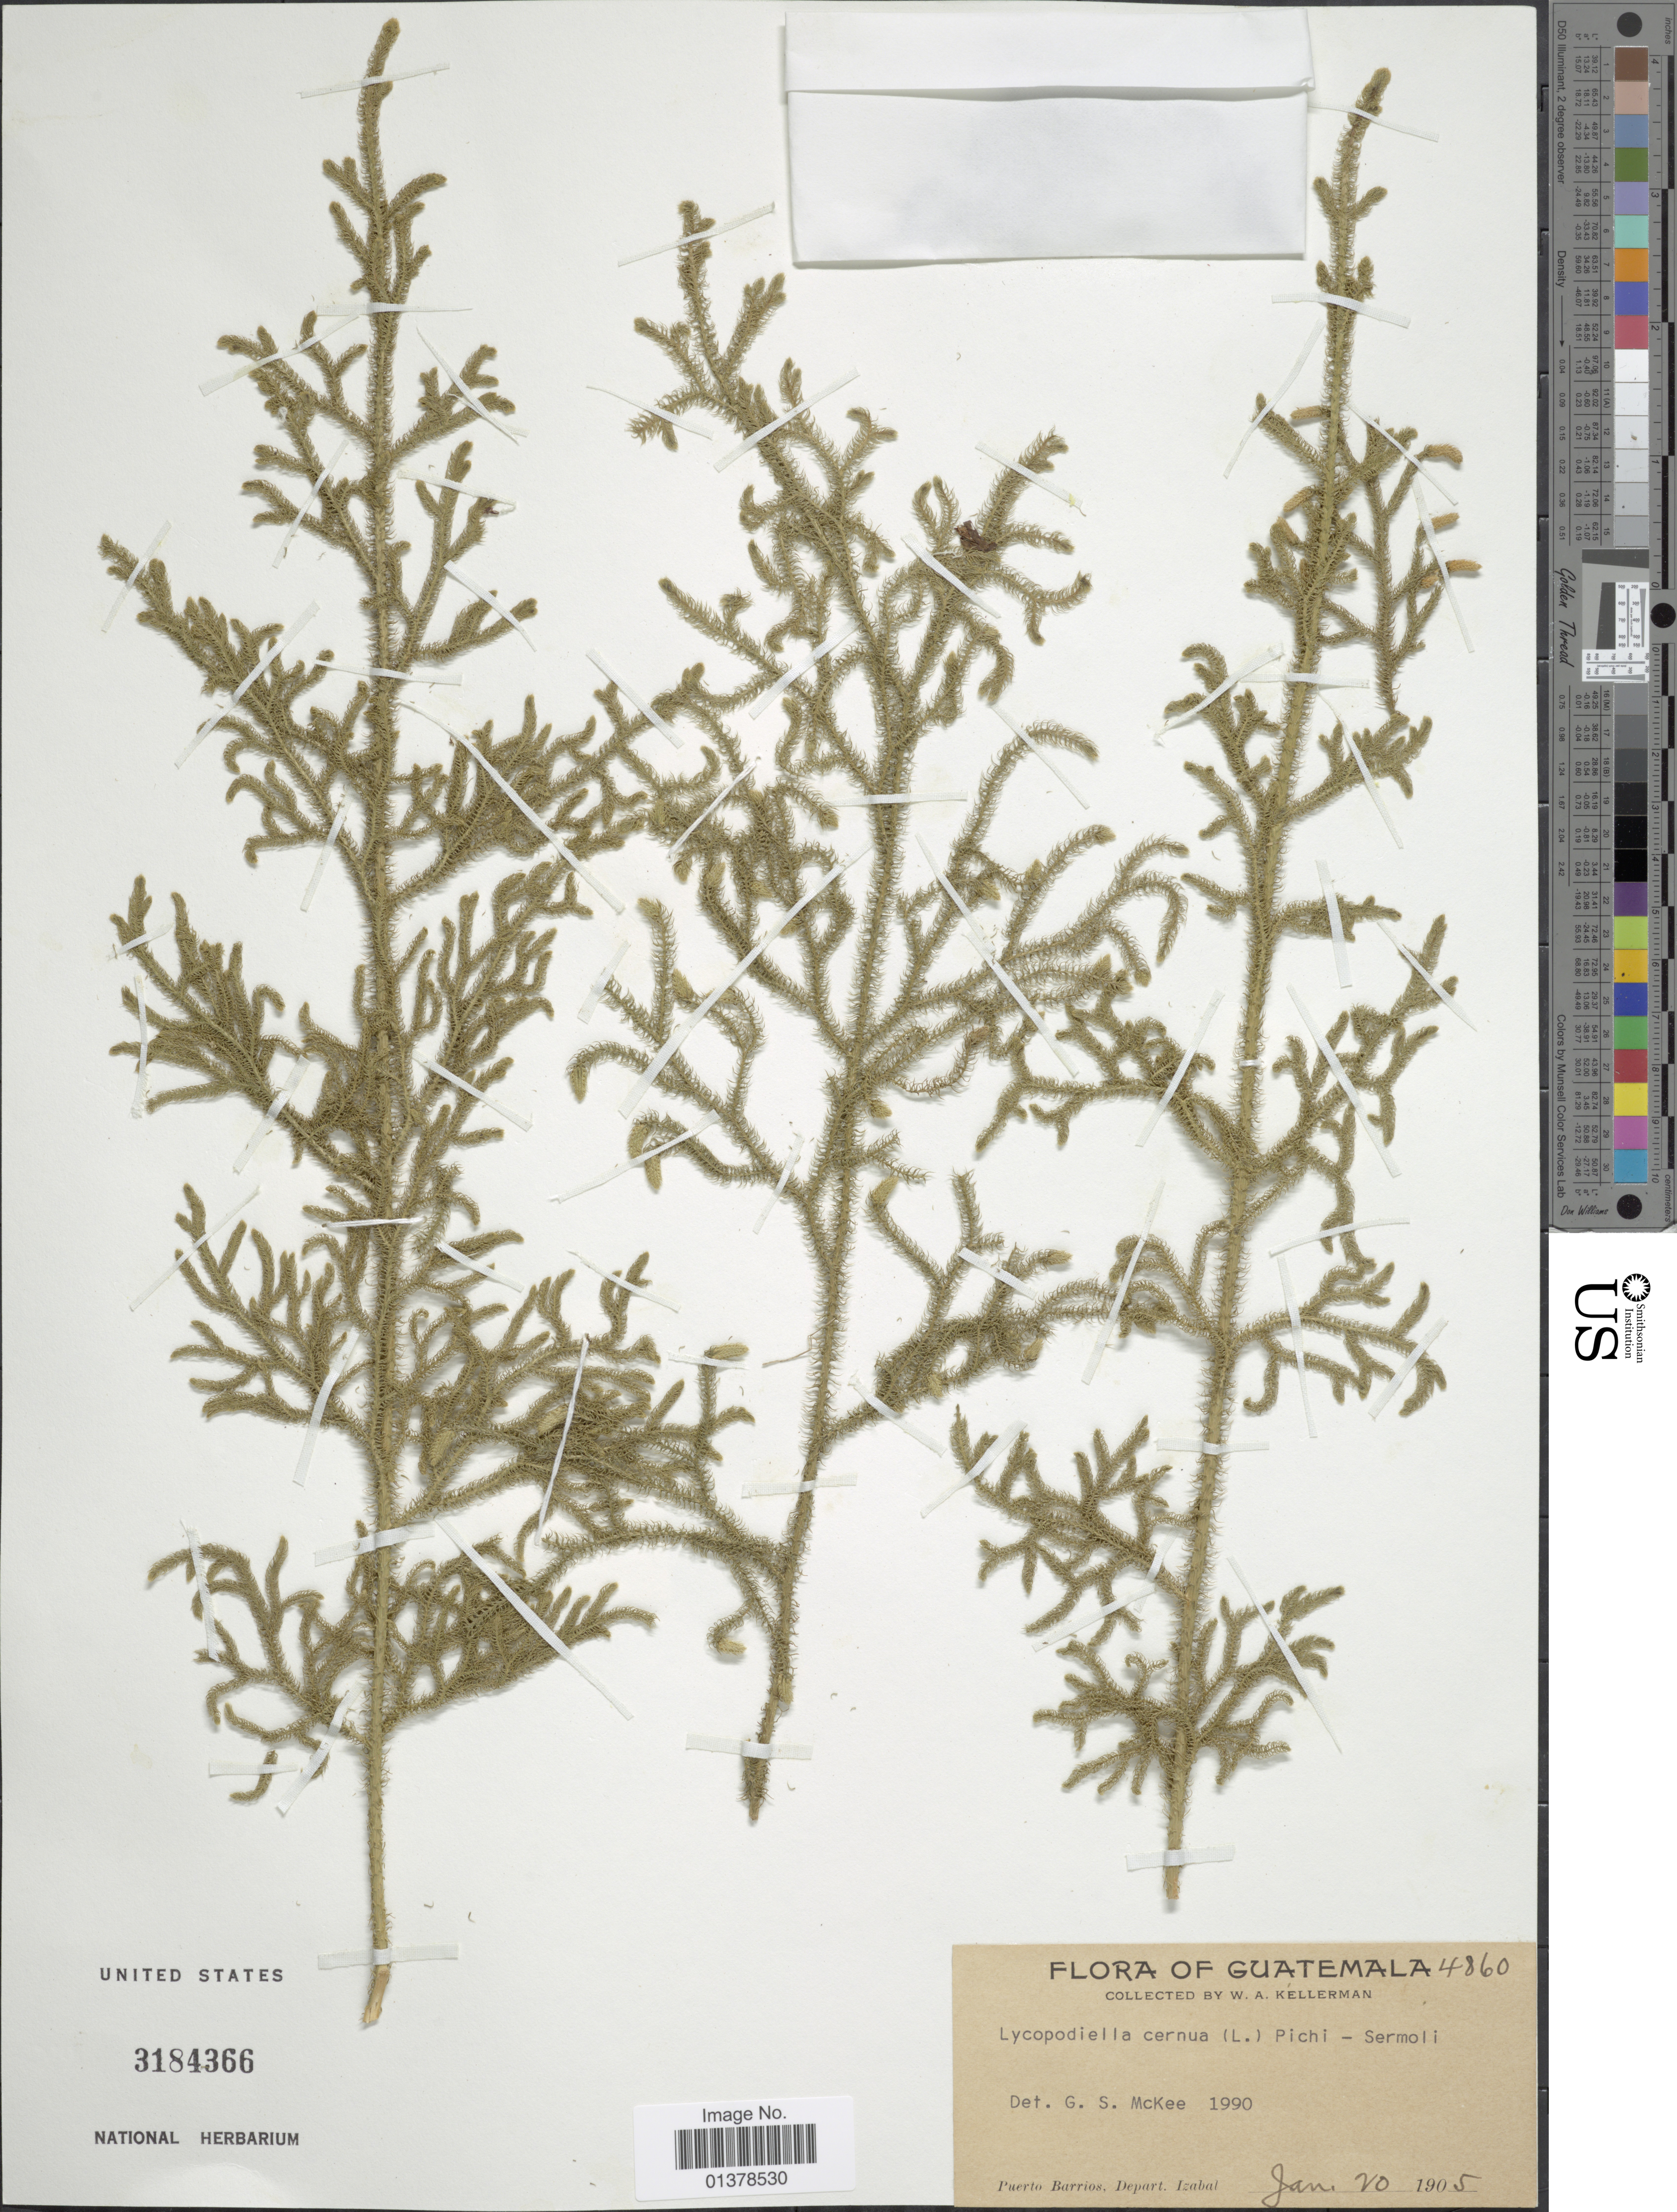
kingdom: Plantae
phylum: Tracheophyta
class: Lycopodiopsida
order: Lycopodiales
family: Lycopodiaceae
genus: Palhinhaea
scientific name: Palhinhaea cernua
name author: (L.) Vasc. & Franco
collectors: W. Kellerman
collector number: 4861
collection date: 1905-01-20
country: Guatemala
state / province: Izabal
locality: Puerto Barrios, Depart. Izabal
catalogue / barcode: US 3184366